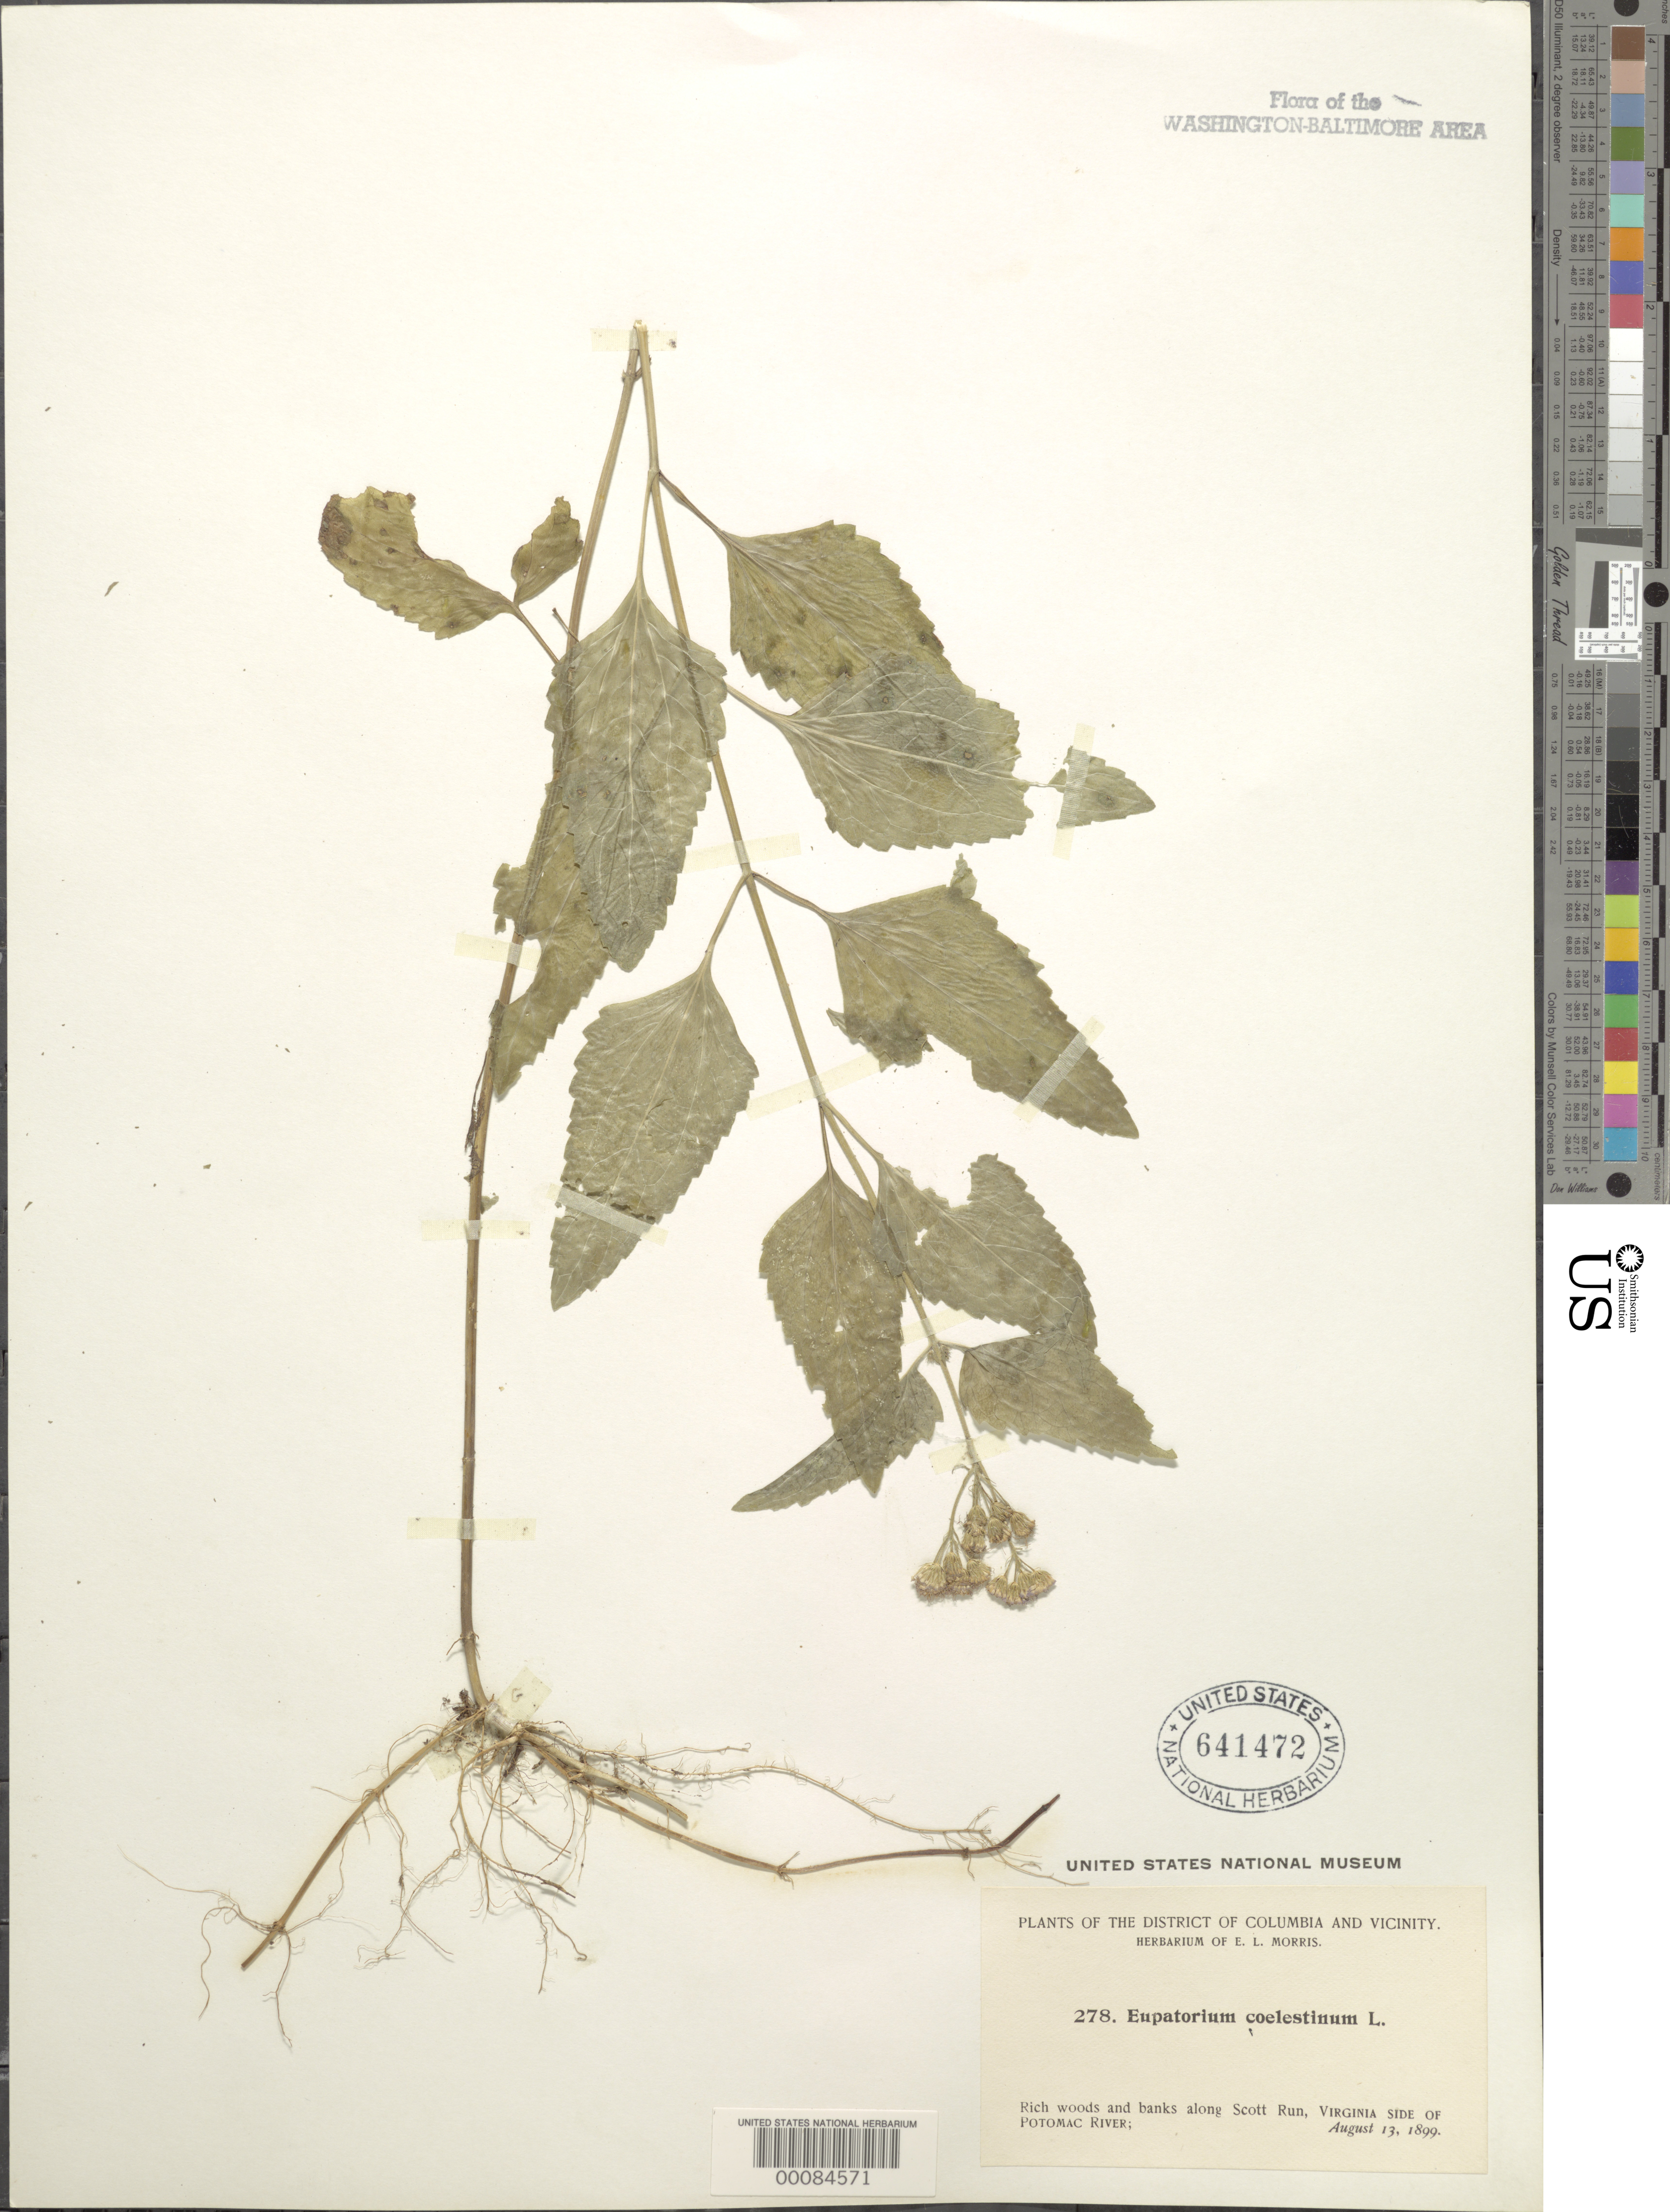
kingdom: Plantae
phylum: Tracheophyta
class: Magnoliopsida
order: Asterales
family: Asteraceae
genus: Conoclinium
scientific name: Conoclinium coelestinum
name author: (L.) DC.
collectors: E. L. Morris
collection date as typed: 13 Aug 1899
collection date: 1899-08-13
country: United States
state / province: Virginia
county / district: Fairfax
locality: Scott Run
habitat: Rich woods and banks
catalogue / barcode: US 641472